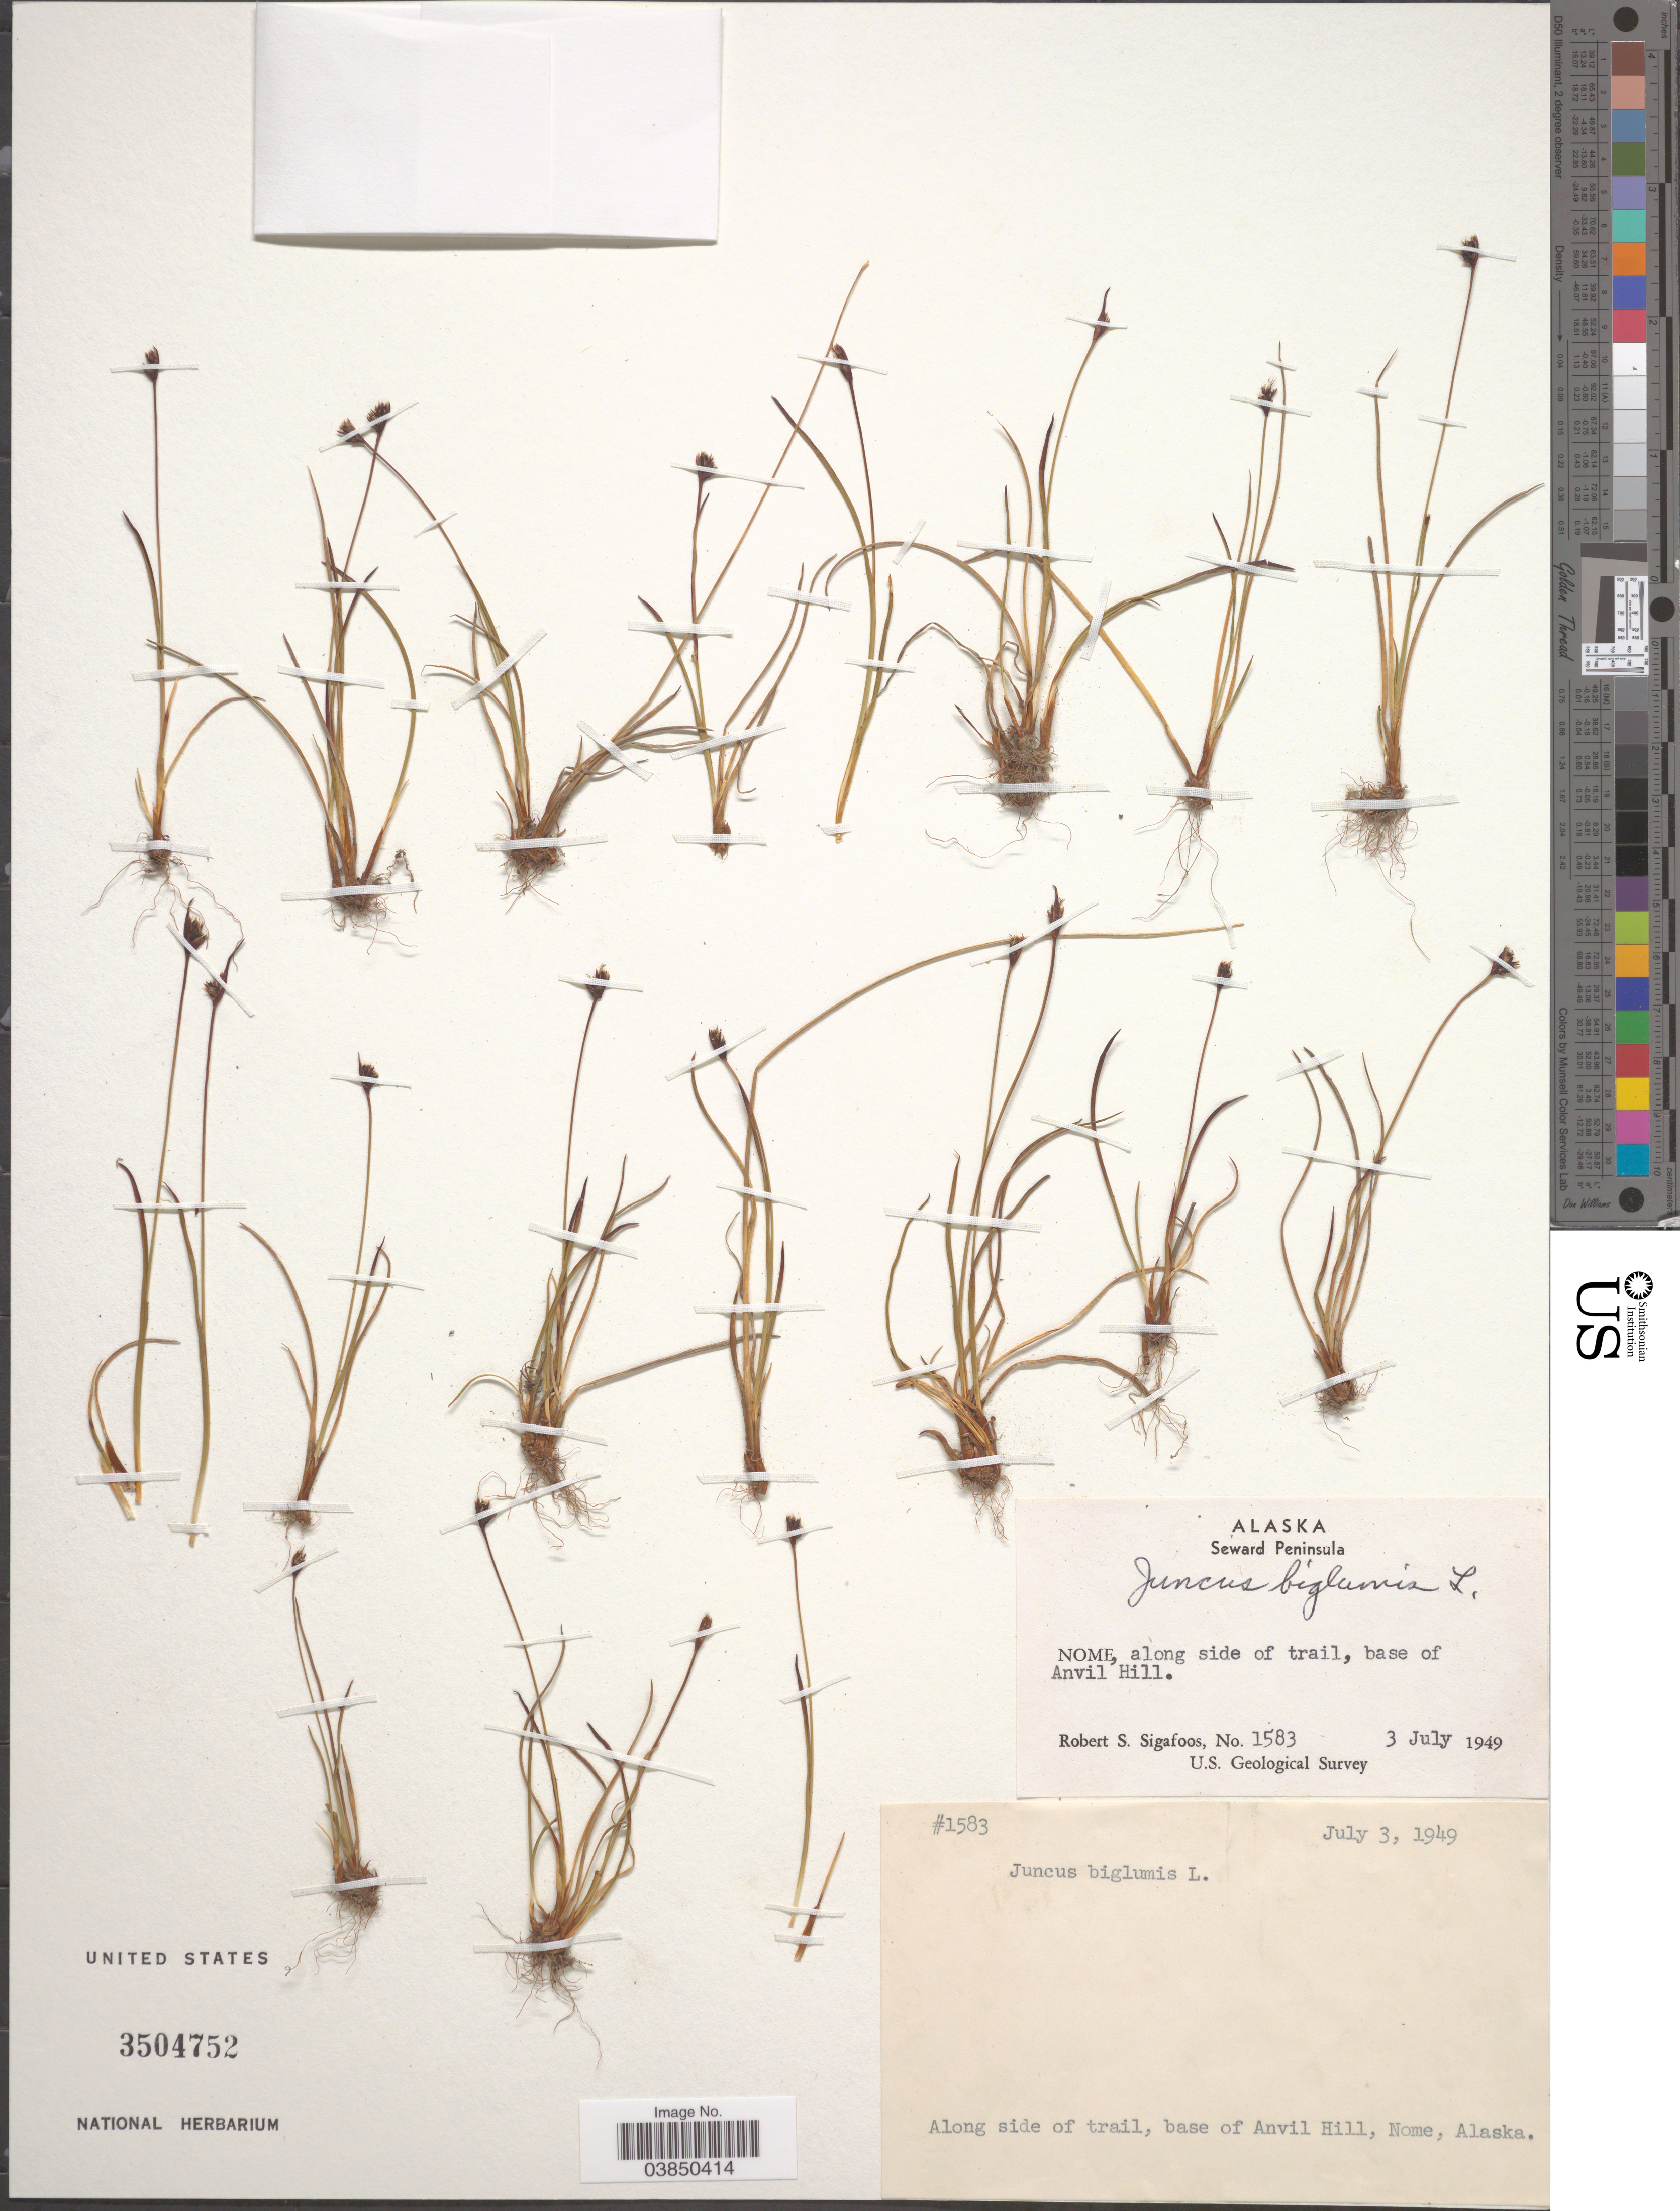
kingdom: Plantae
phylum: Tracheophyta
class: Liliopsida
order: Poales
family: Juncaceae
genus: Juncus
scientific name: Juncus biglumis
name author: L.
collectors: R. Sigafoos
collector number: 1583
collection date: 1949-07-03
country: United States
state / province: Alaska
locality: Seward Peninsula. Nome, along side of trail, base of Anvil Hill.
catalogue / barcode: US 3504752